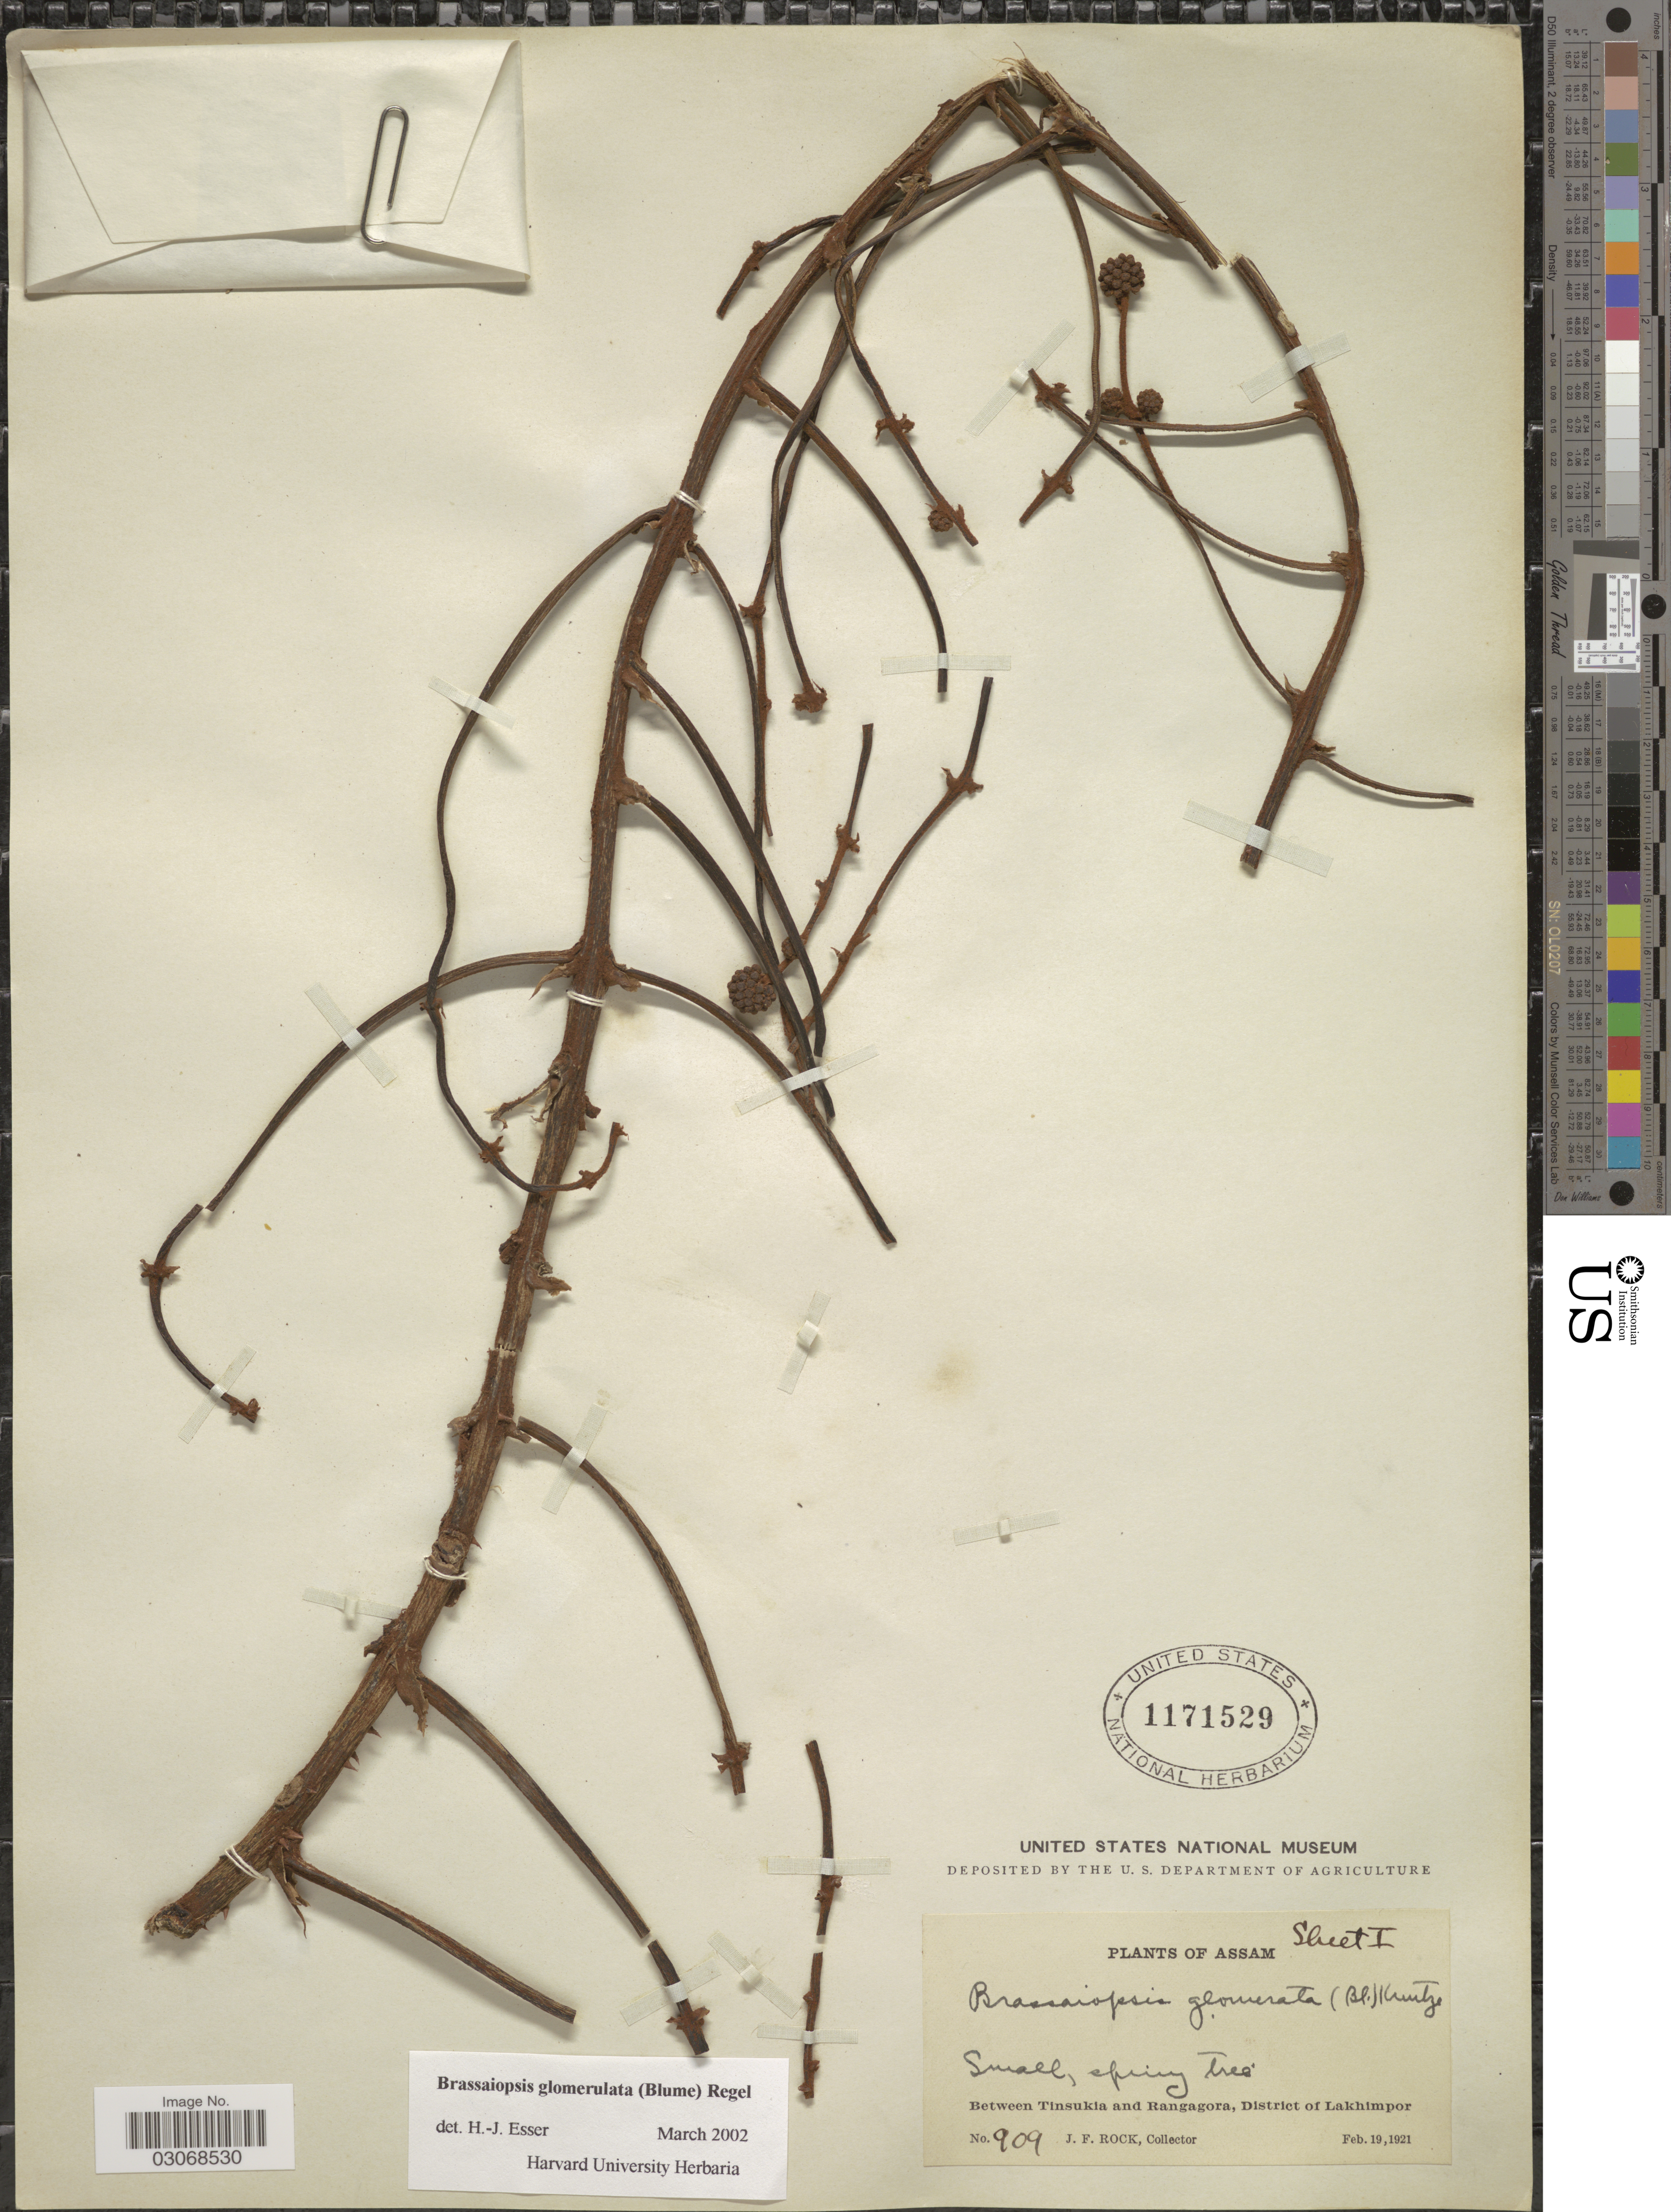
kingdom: Plantae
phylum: Tracheophyta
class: Magnoliopsida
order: Apiales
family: Araliaceae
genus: Brassaiopsis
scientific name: Brassaiopsis glomerulata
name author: (Blume) Regel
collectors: J. Rock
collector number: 909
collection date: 1921-02-19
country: India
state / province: Assam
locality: Between Tinsukia and Rangagora, District of Lakhimpor.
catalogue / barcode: US 1171529